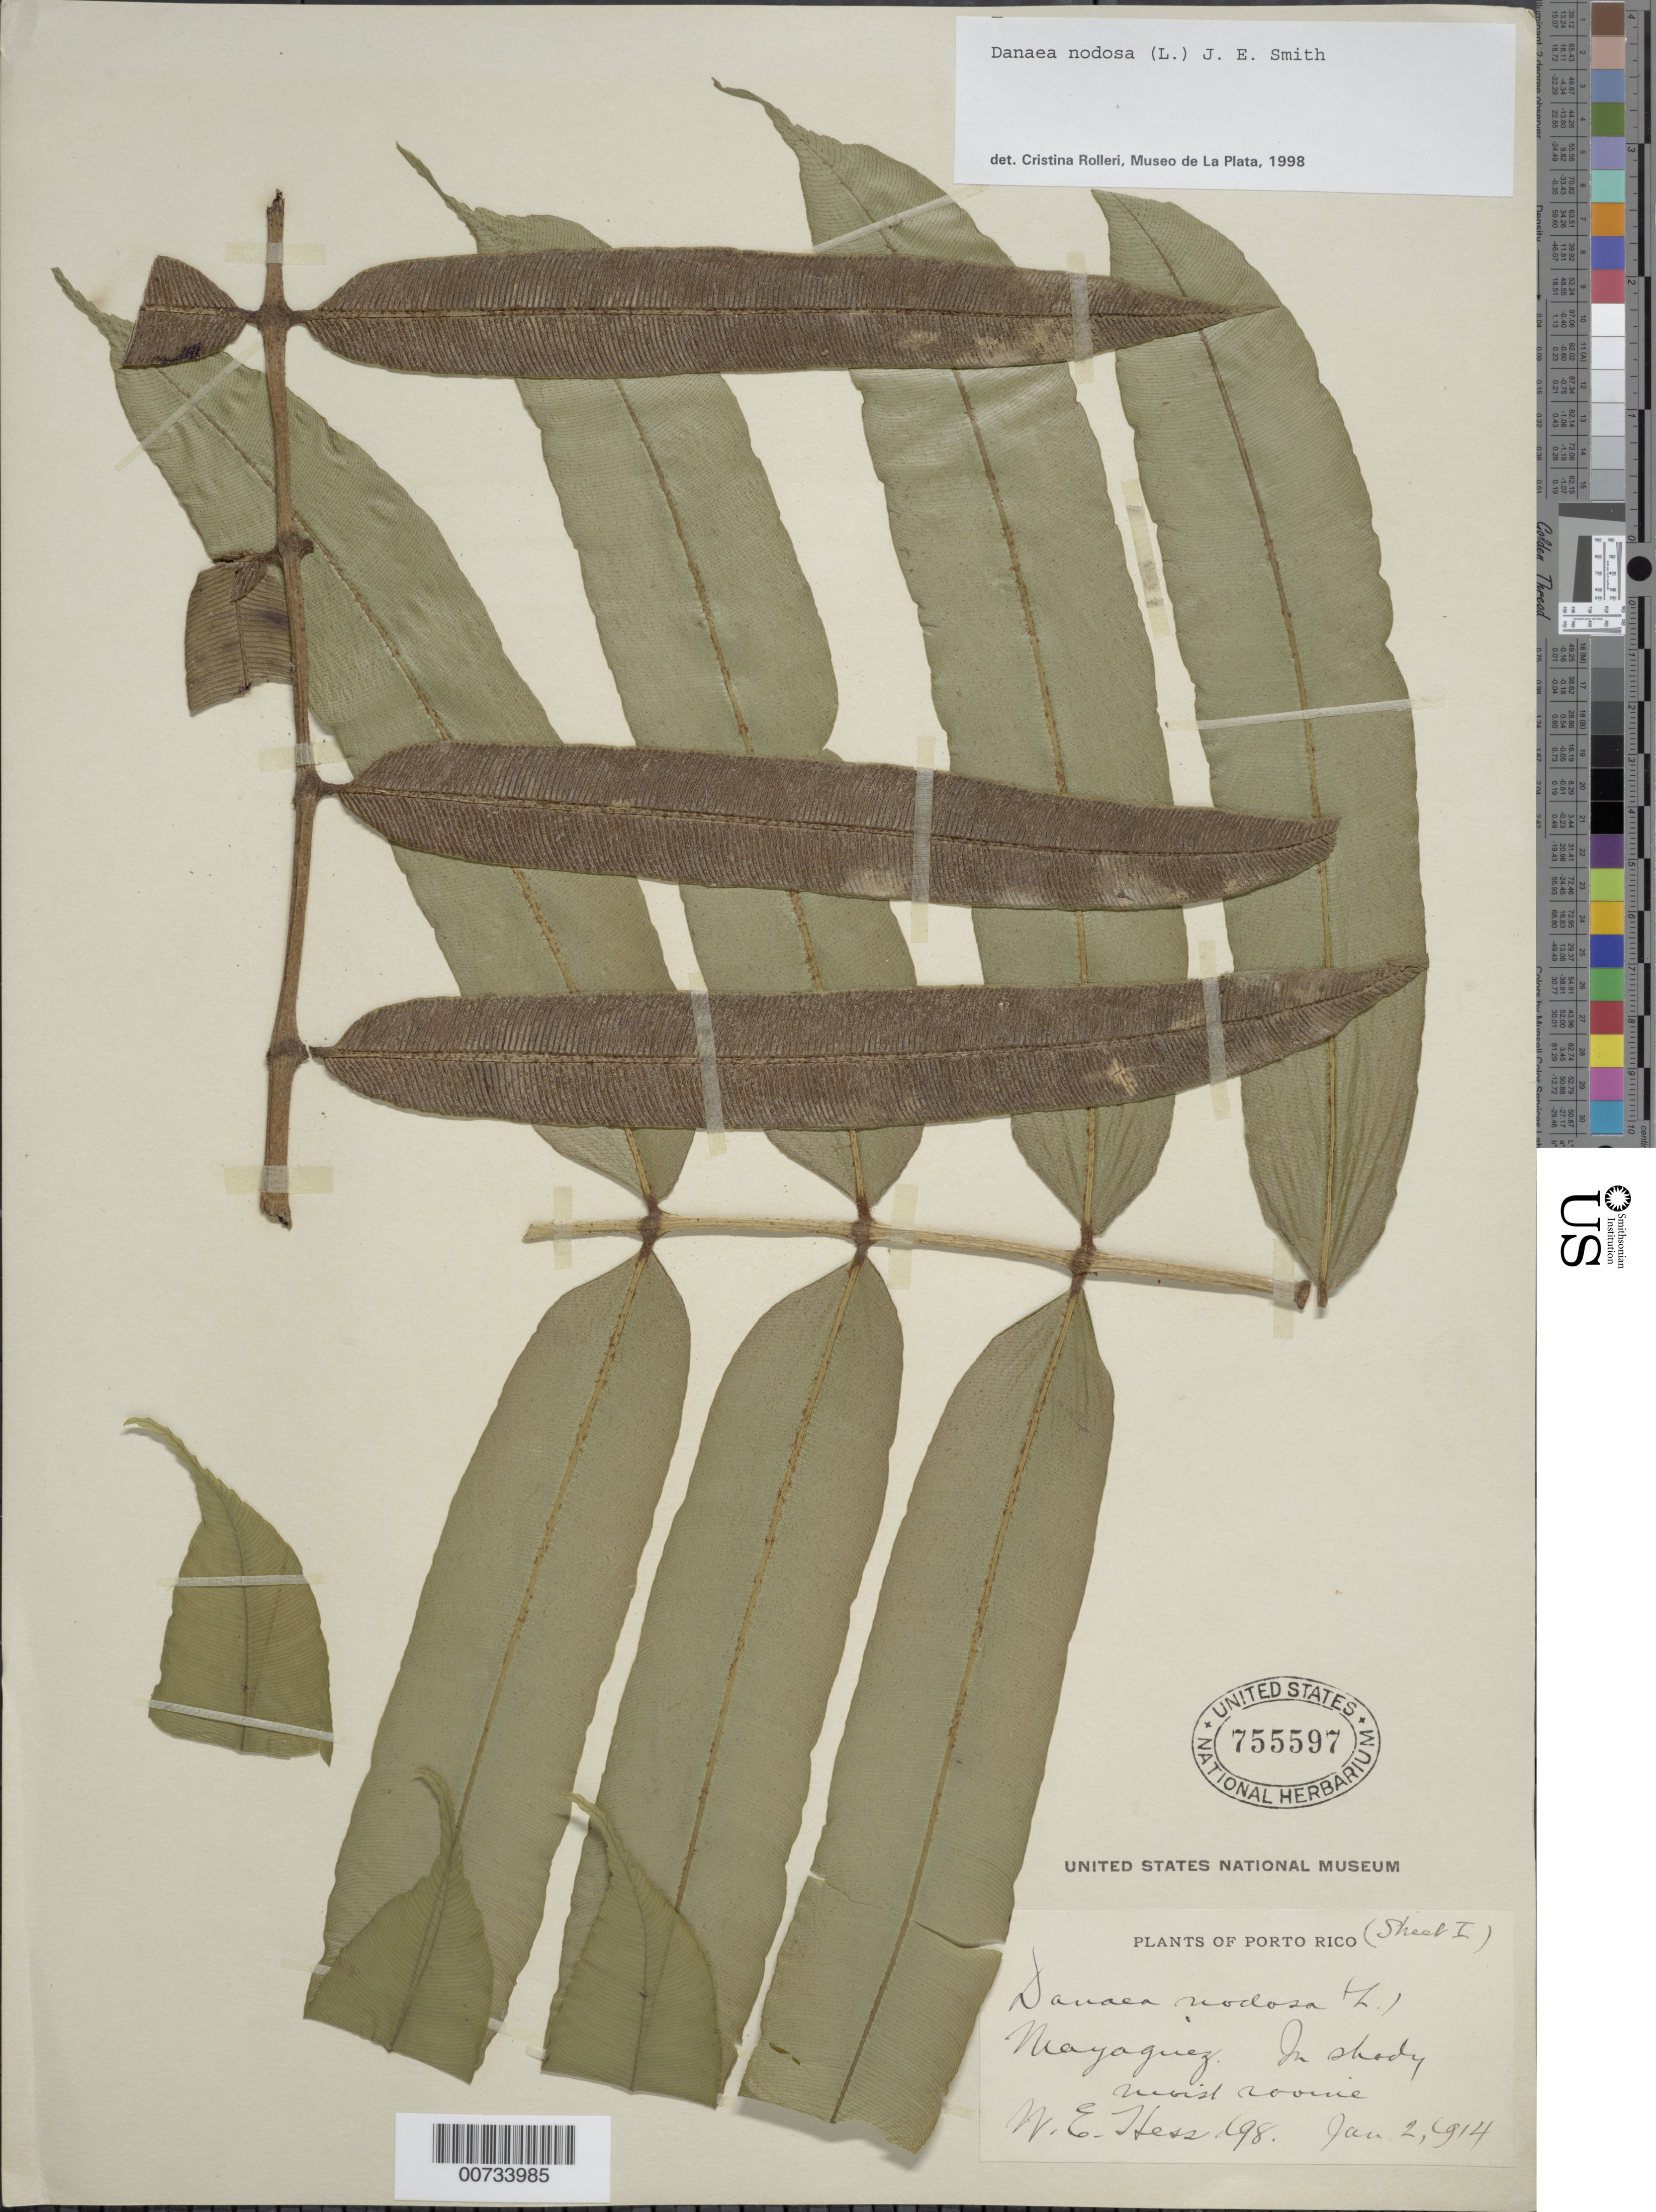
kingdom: Plantae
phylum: Tracheophyta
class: Polypodiopsida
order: Marattiales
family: Marattiaceae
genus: Danaea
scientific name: Danaea nodosa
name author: (L.) Sm.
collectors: W. Hess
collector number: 198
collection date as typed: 02 Jan 1914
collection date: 1914-01-02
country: Puerto Rico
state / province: Mayagüez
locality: Mayaguez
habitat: In shady moist ravine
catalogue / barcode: US 755597